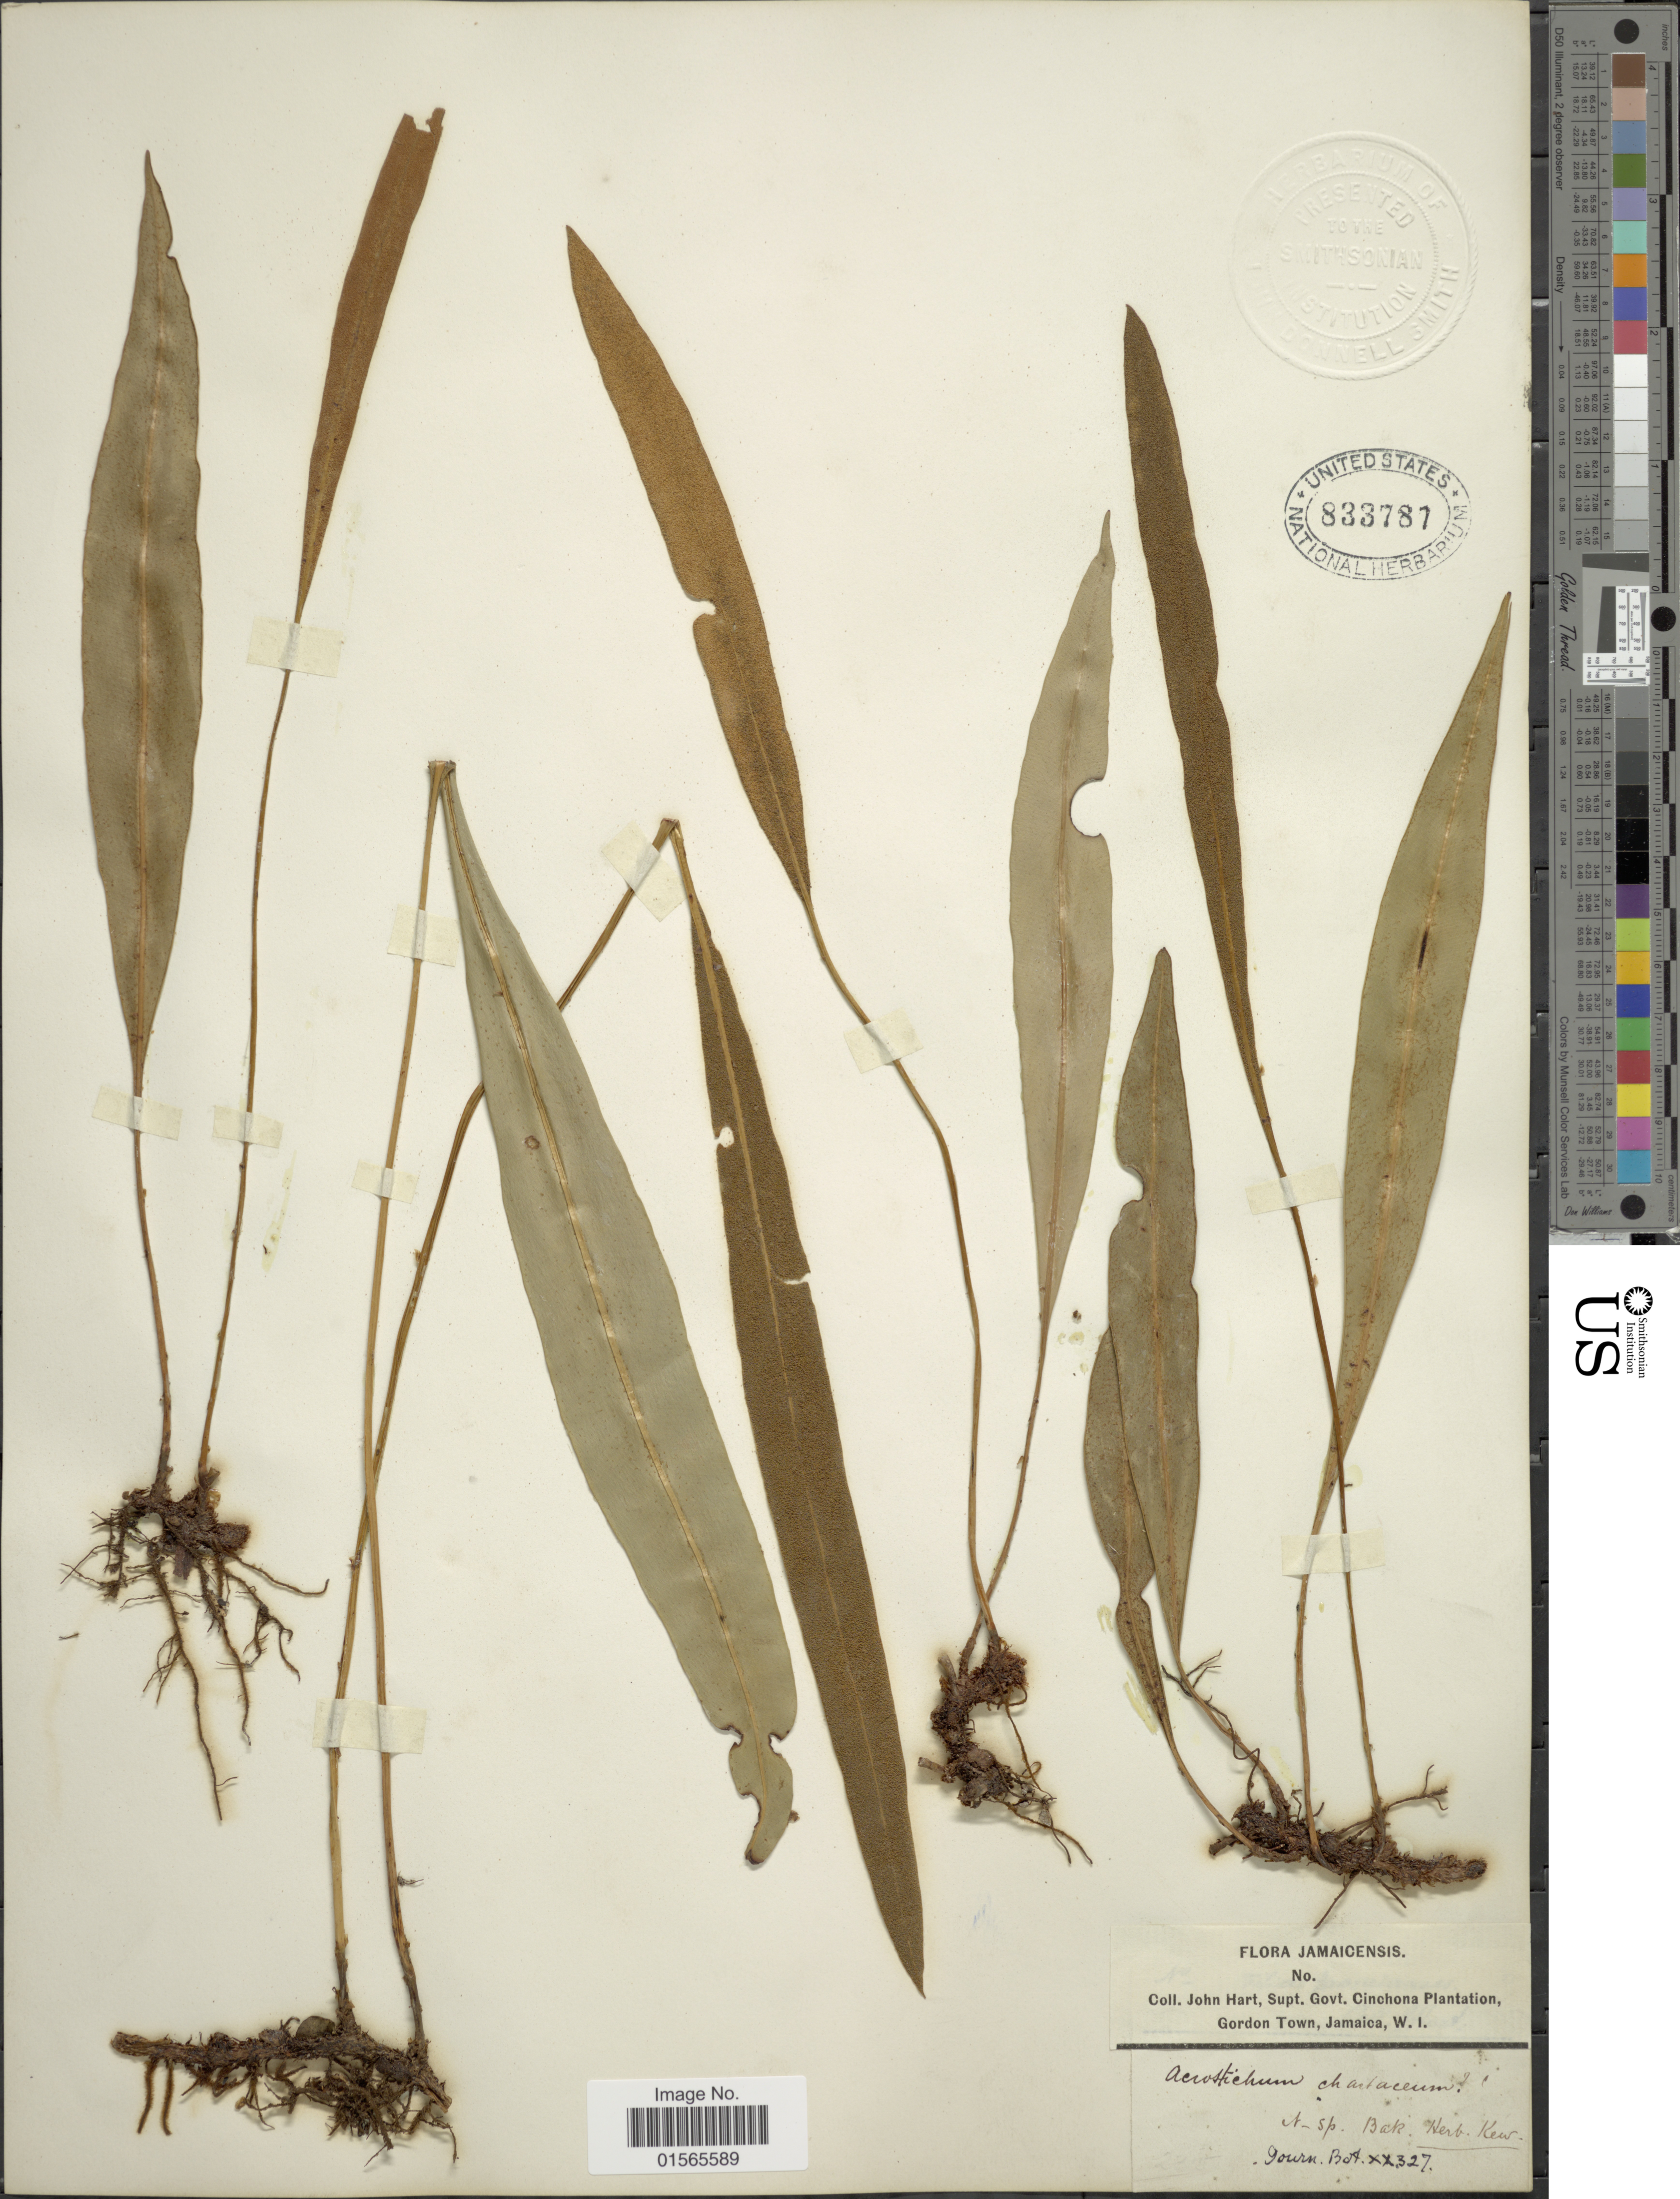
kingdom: Plantae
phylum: Tracheophyta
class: Polypodiopsida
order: Polypodiales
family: Dryopteridaceae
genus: Elaphoglossum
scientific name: Elaphoglossum inaequalifolium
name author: (Jenman) C. Chr.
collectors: J. H. Hart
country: Jamaica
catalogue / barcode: US 833781